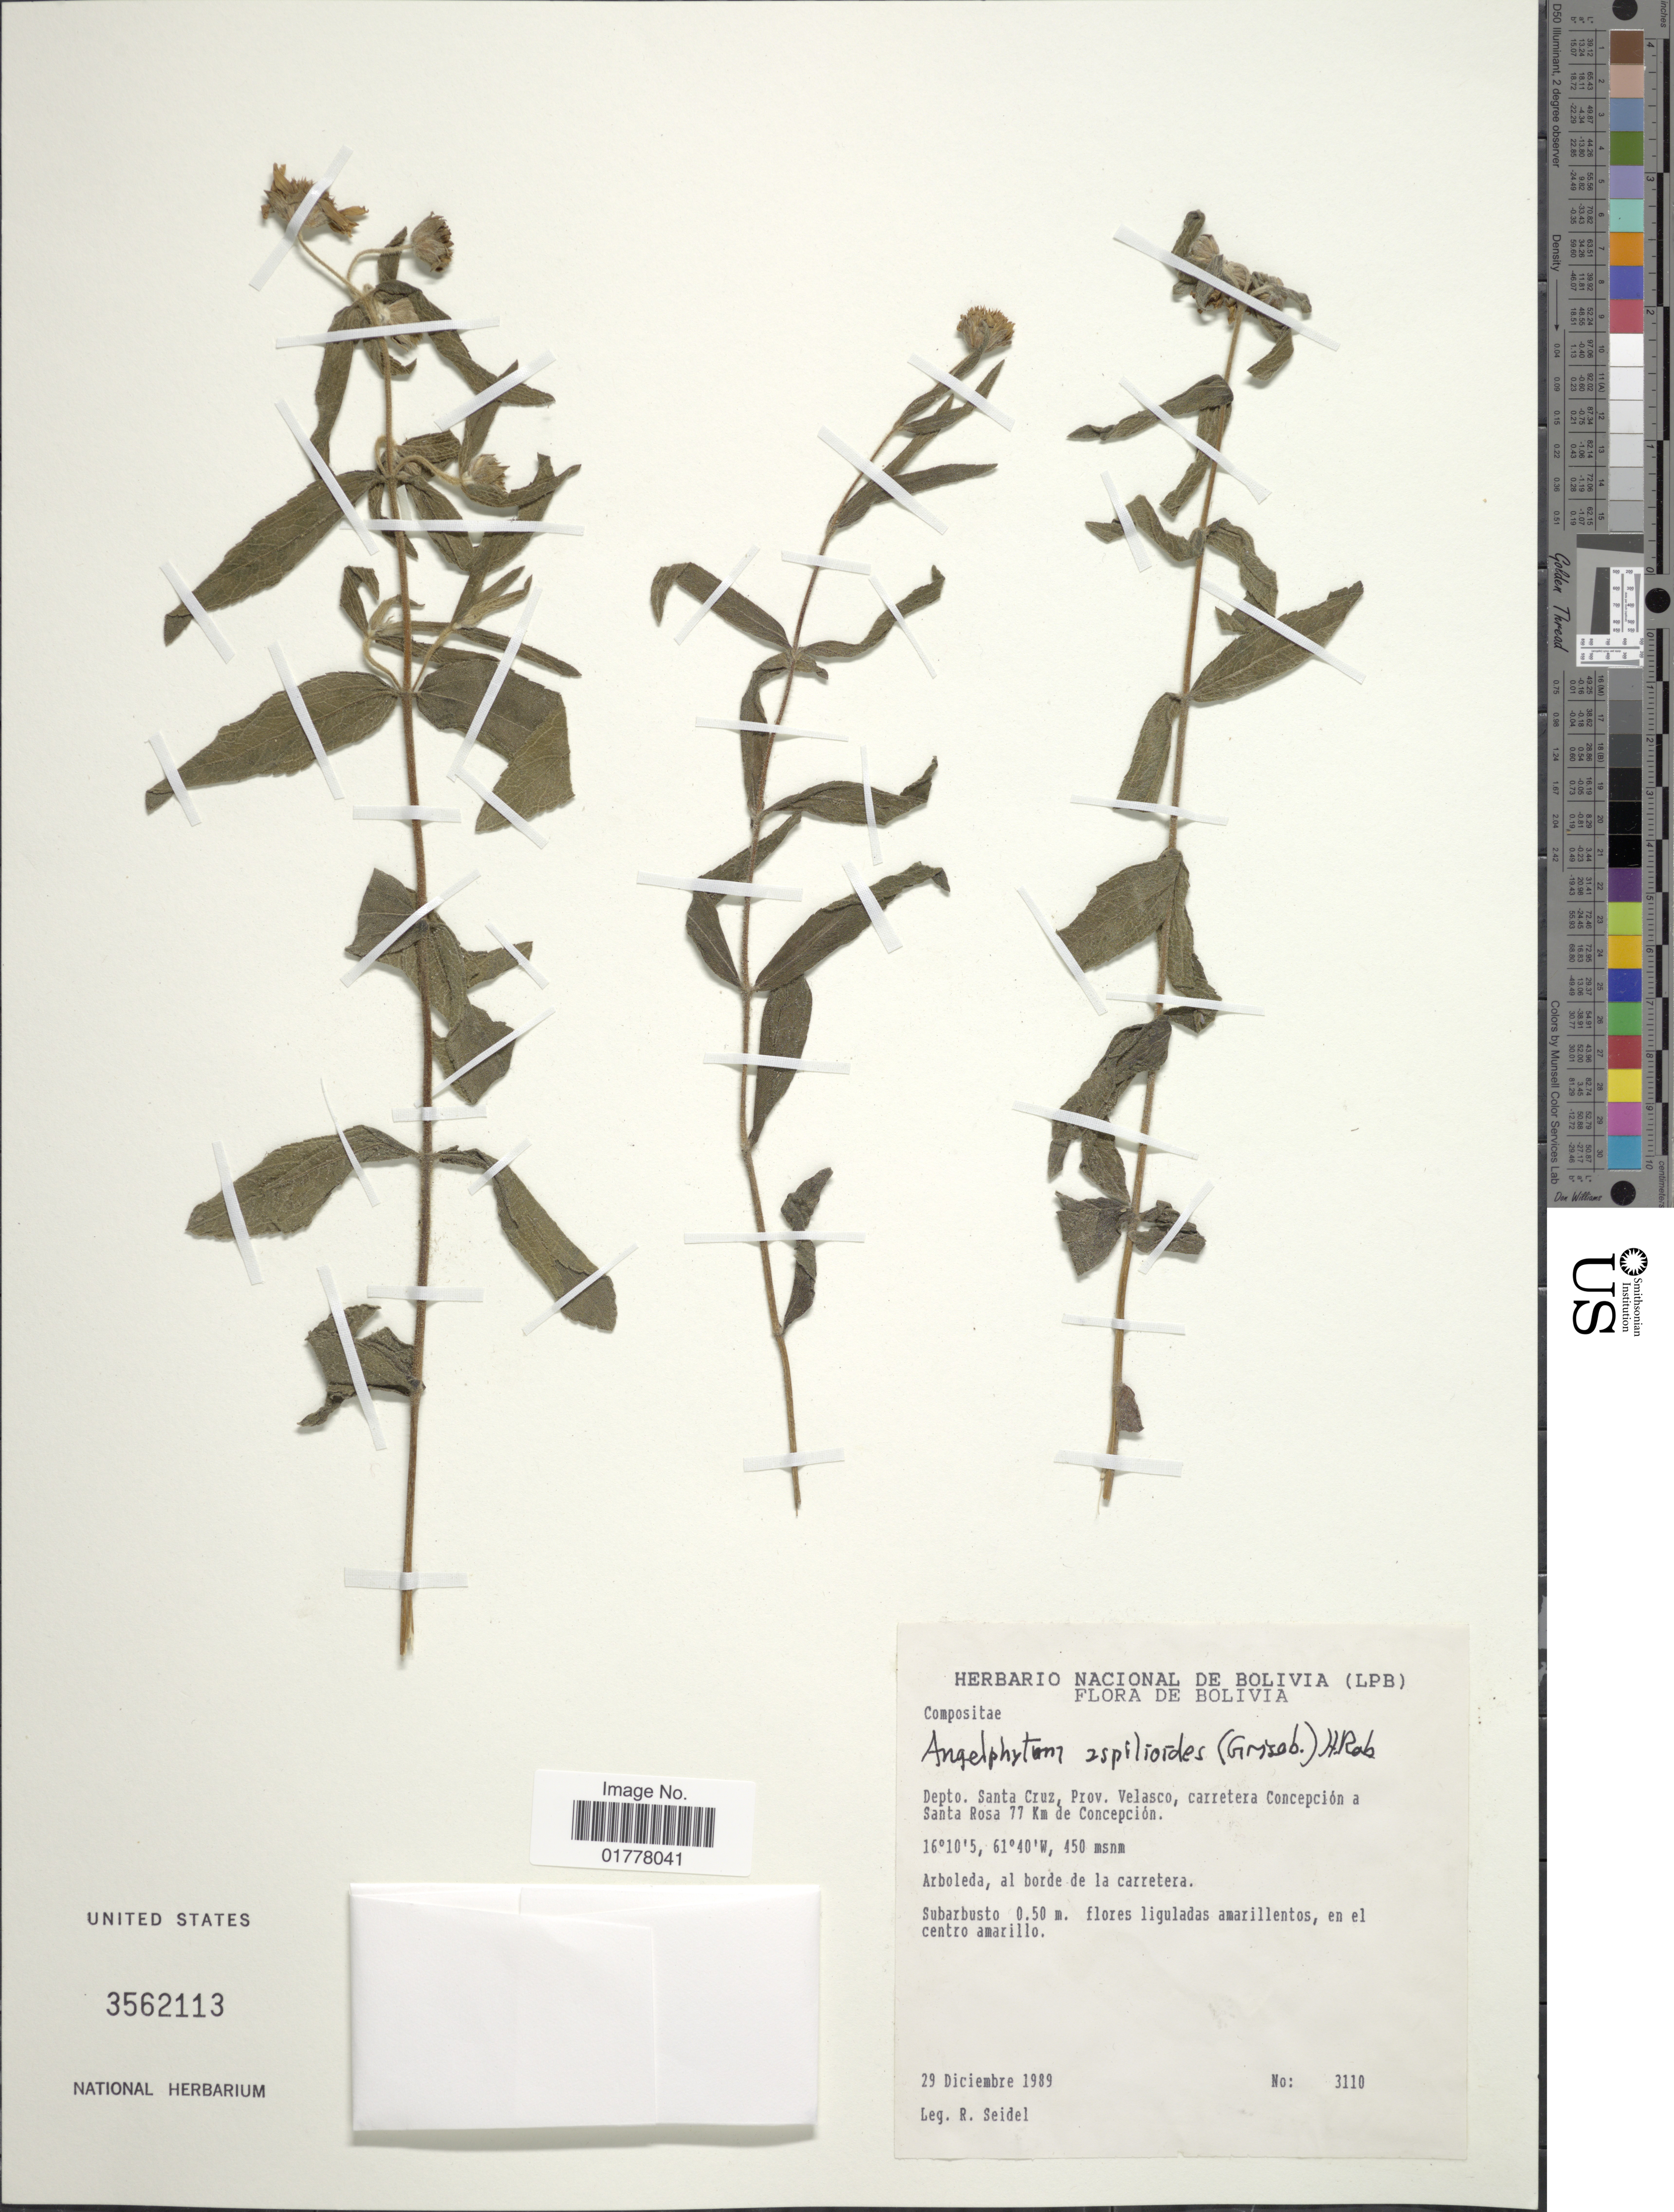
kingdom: Plantae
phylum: Tracheophyta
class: Magnoliopsida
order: Asterales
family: Asteraceae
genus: Angelphytum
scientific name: Angelphytum aspilioides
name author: (Griseb.) H. Rob.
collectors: R. Seidel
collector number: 3110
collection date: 1989-12-29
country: Bolivia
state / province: Santa Cruz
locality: Depto. Santa Cruz, Prov. Velasco, carretera Concepción a Santa Rosa 77 Km de Concepción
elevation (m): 450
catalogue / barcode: US 3562113